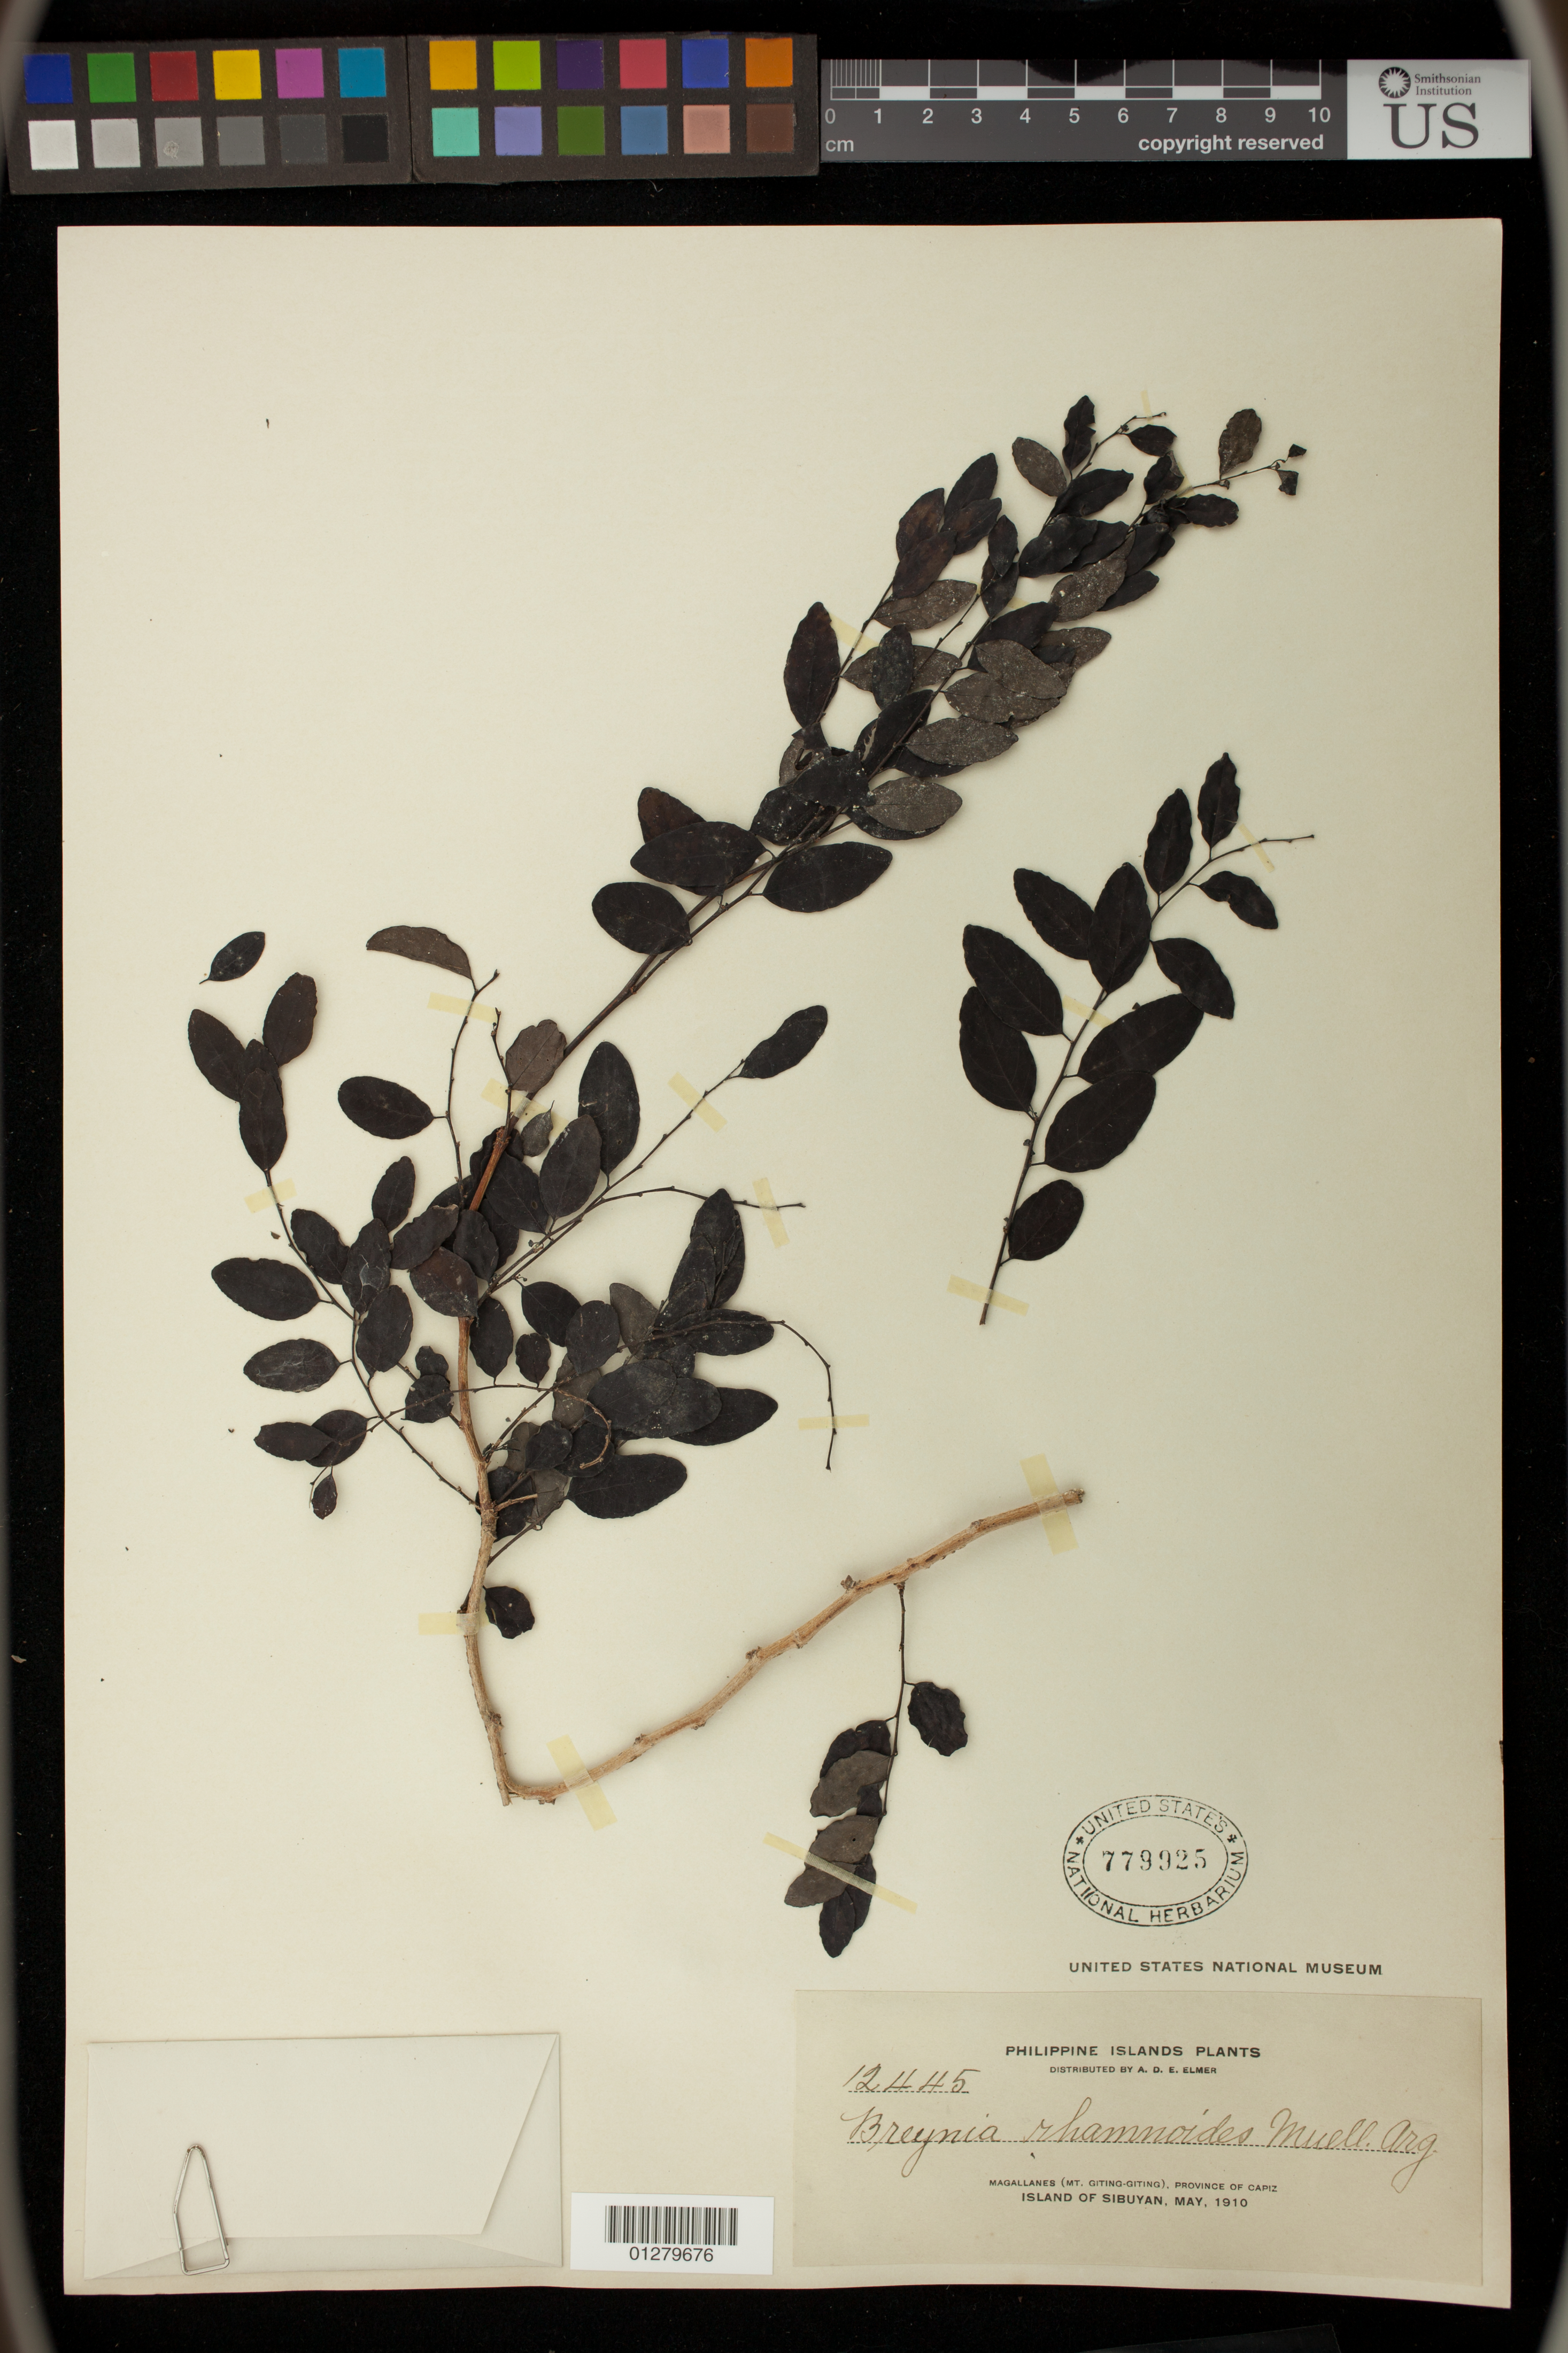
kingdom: Plantae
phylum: Tracheophyta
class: Magnoliopsida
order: Malpighiales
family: Phyllanthaceae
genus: Breynia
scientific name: Breynia vitis-idaea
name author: (Burm. f.) C.E.C. Fisch.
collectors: A. D. E. Elmer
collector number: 12445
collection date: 1910-05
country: Philippines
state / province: Western Visayas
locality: Magallanes, (Mt. Guiting-Guiting), Province of Capiz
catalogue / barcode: US 779925